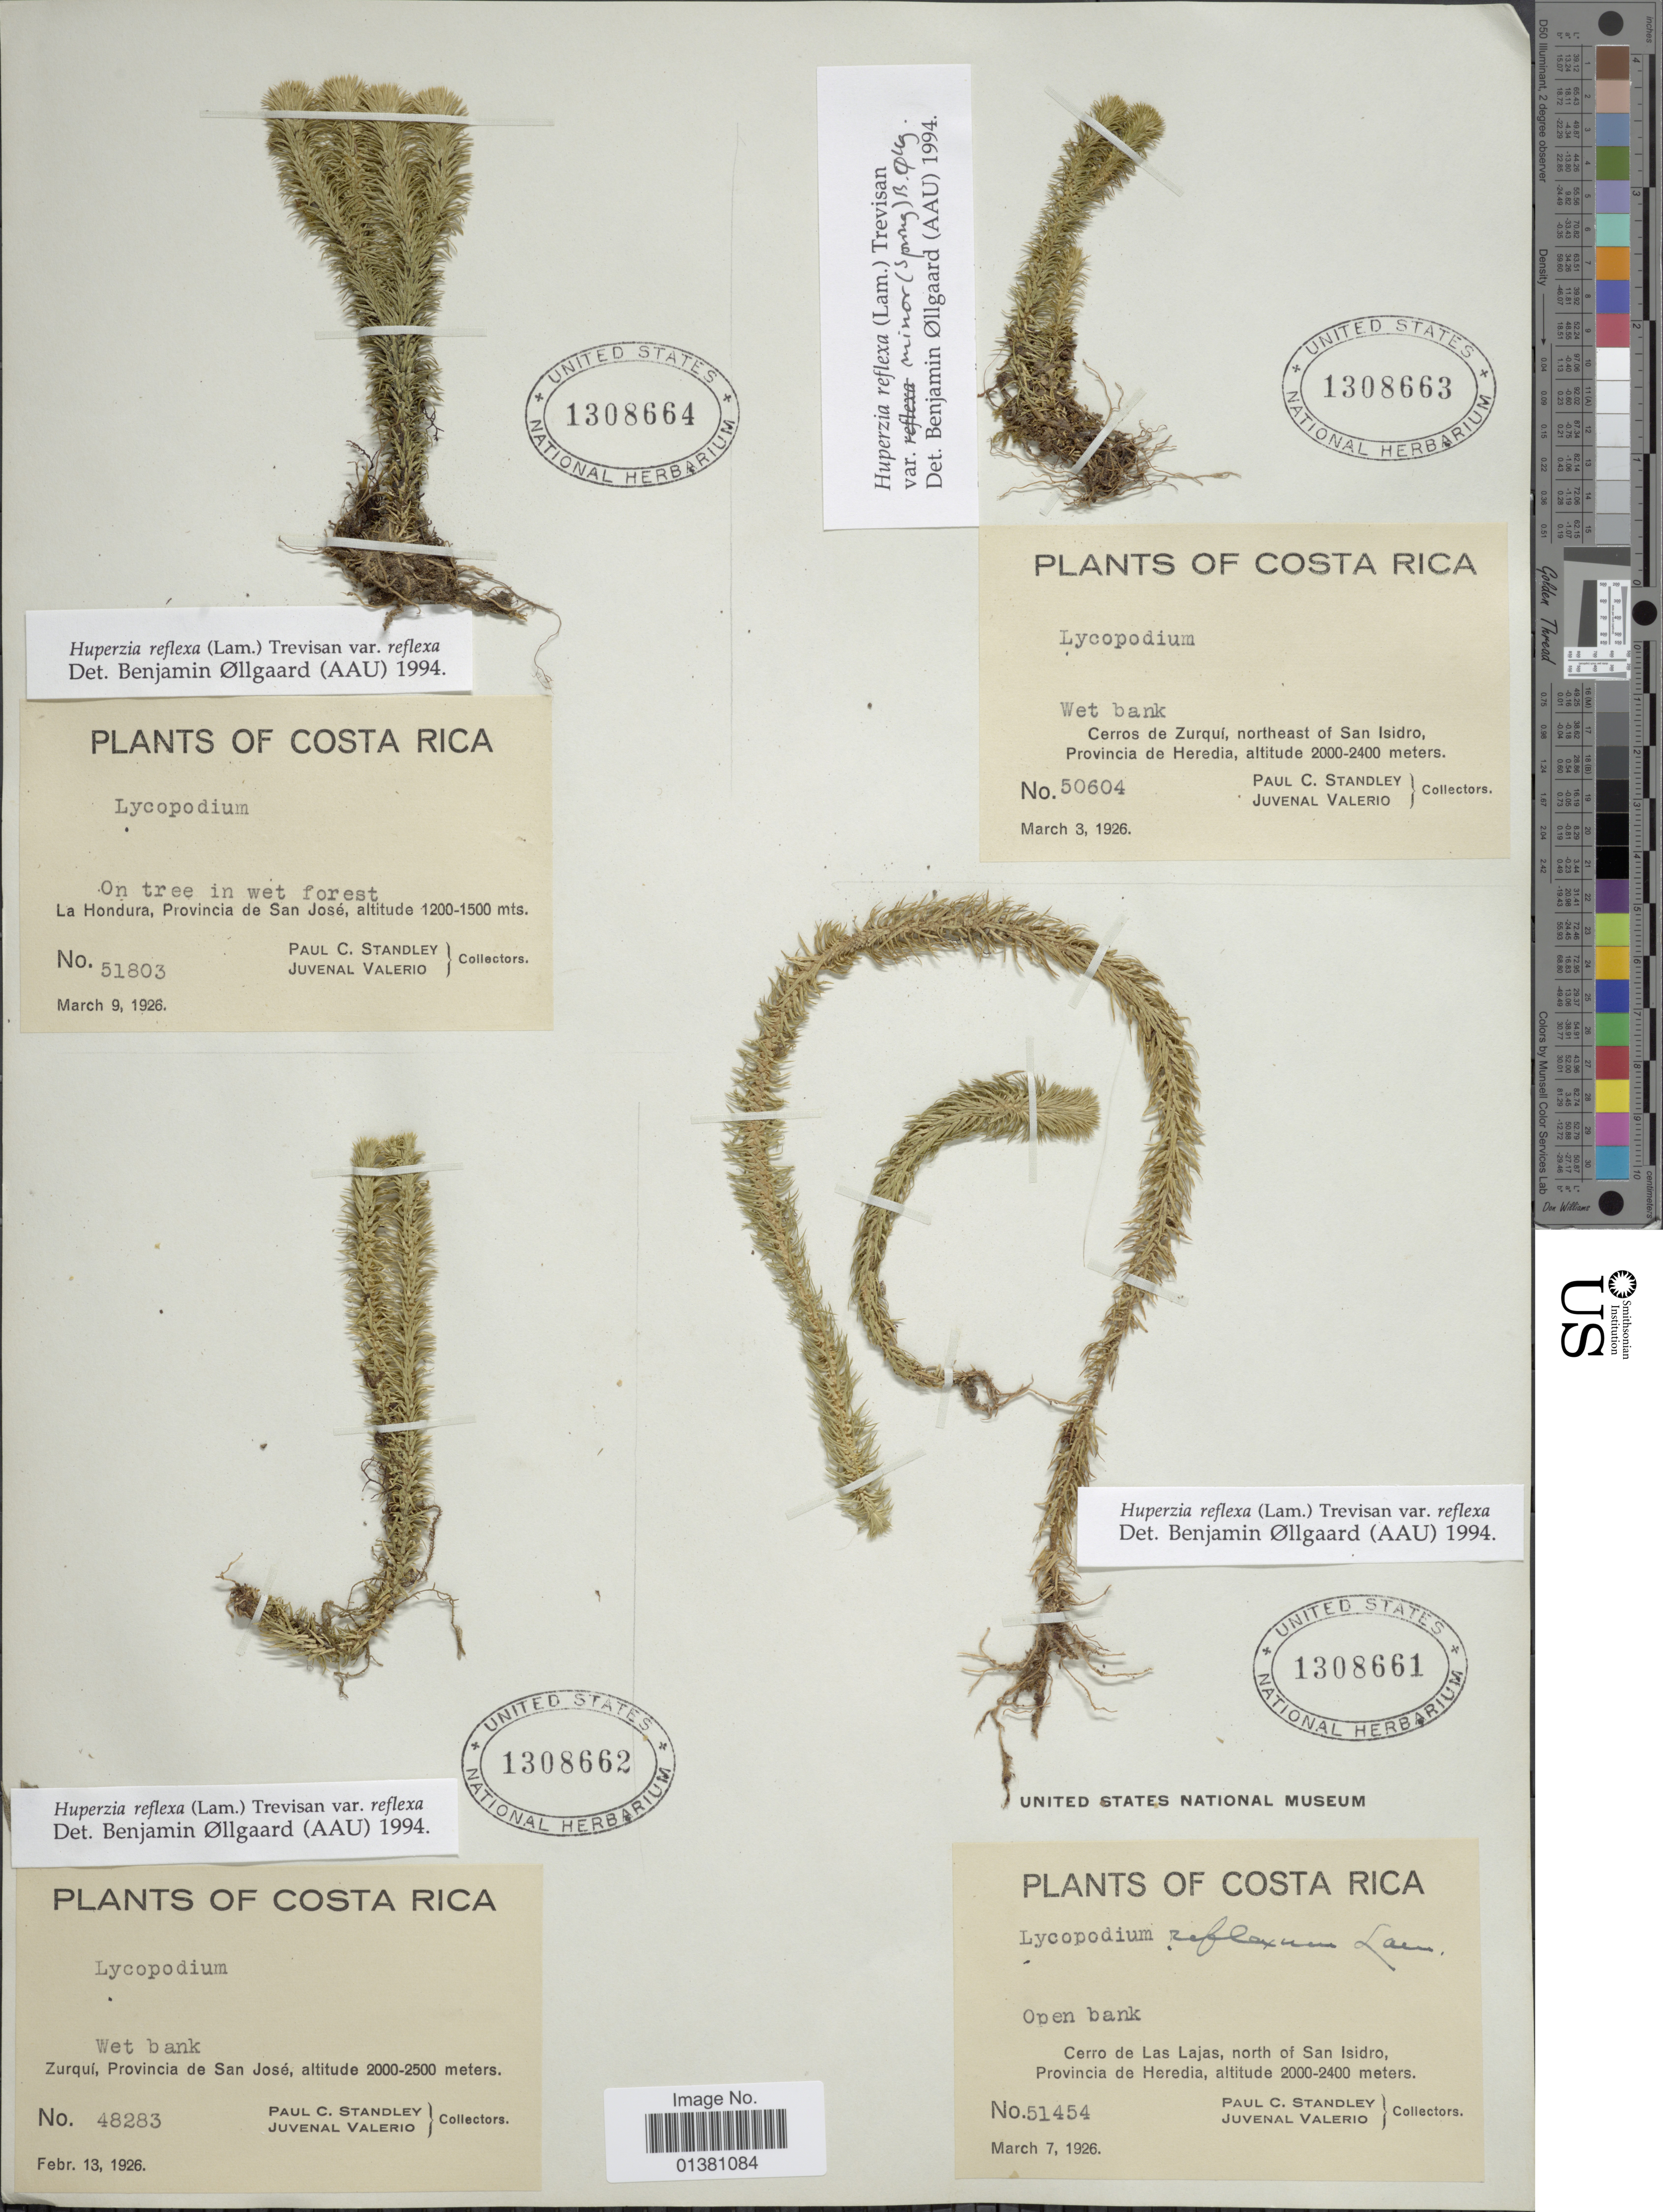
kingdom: Plantae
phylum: Tracheophyta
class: Lycopodiopsida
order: Lycopodiales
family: Lycopodiaceae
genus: Phlegmariurus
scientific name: Phlegmariurus reflexus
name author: (Lam.) B. Øllg.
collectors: P. C. Standley & J. Valerio R.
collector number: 48283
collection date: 1926-02-13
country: Costa Rica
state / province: San José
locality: Zurqui, Provincia de San José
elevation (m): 2000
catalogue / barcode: US 1308662